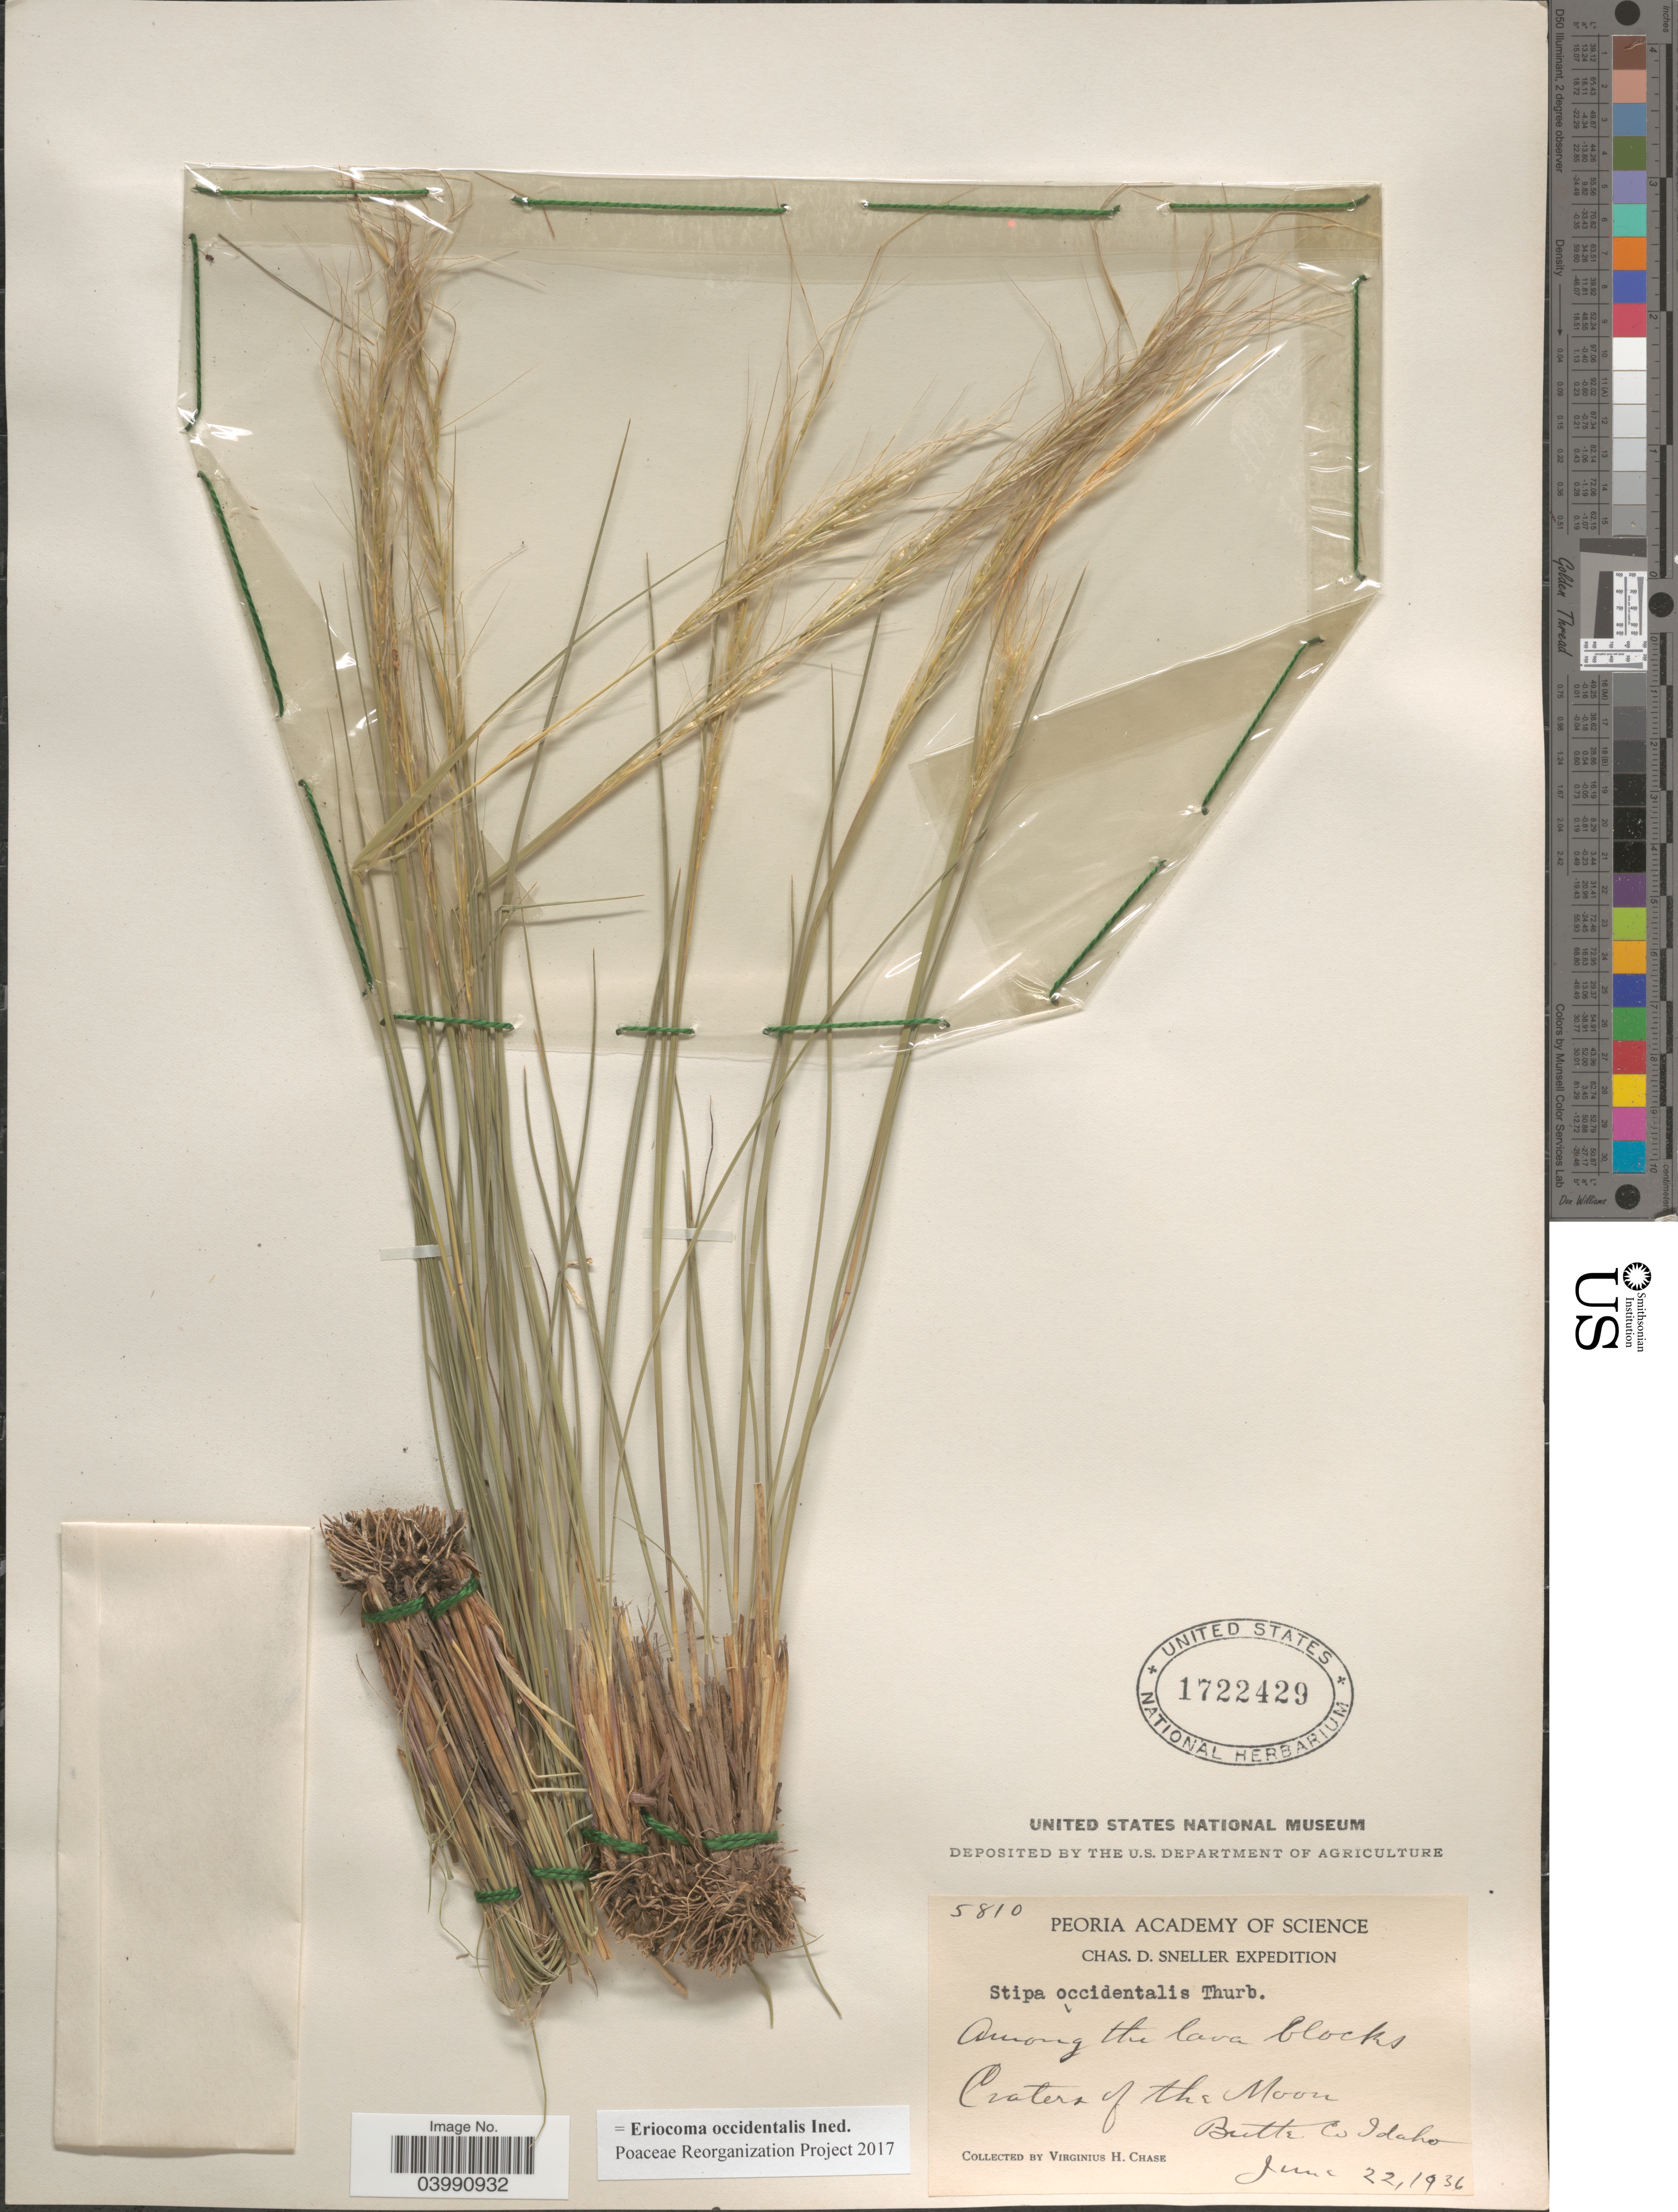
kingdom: Plantae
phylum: Tracheophyta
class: Liliopsida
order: Poales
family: Poaceae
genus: Eriocoma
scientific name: Eriocoma occidentalis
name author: (Thurb. ex S. Watson) Romasch.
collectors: V. H. Chase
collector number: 5810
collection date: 1936-06-22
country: United States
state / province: Idaho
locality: Among the lava blocks, Craters of the Moon. Butte Co.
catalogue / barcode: US 1722429